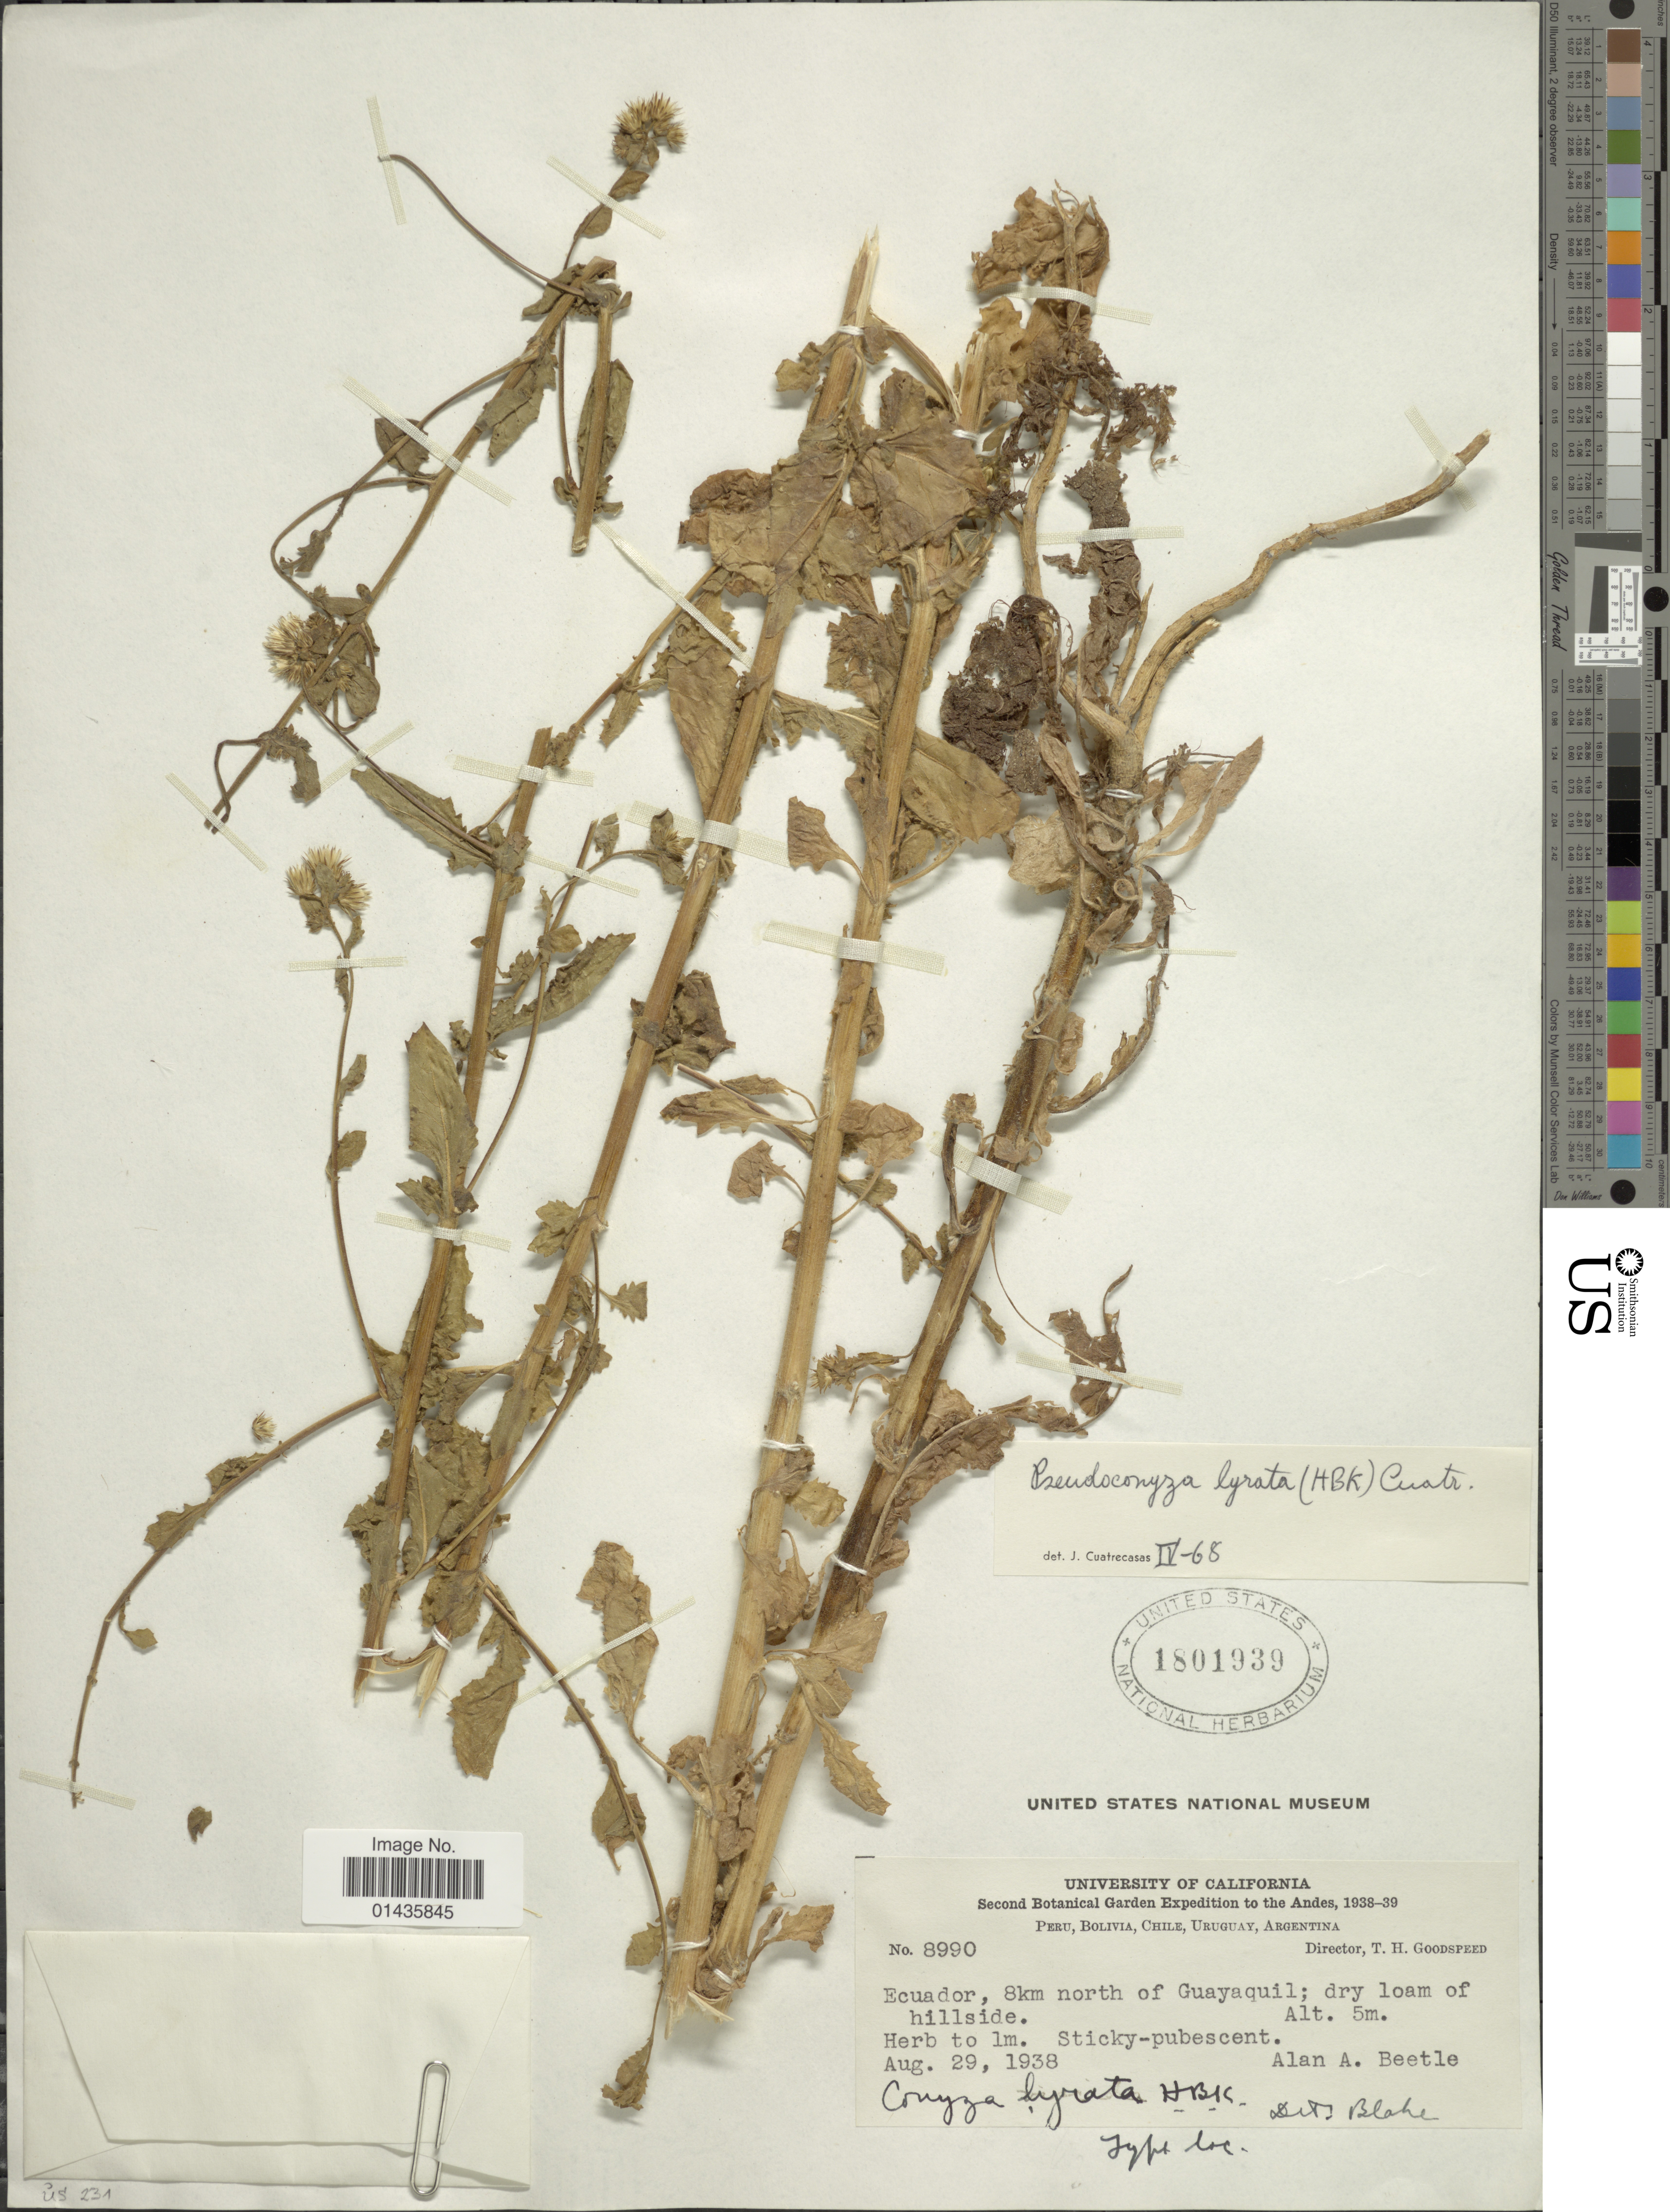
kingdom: Plantae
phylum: Tracheophyta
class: Magnoliopsida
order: Asterales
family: Asteraceae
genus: Pseudoconyza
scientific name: Pseudoconyza lyrata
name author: (Kunth) Cuatrec.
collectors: A. A. Beetle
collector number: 8990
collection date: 1938-08-29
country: Ecuador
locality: Andes, 8 km north of Guayquil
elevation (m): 5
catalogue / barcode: US 1801939